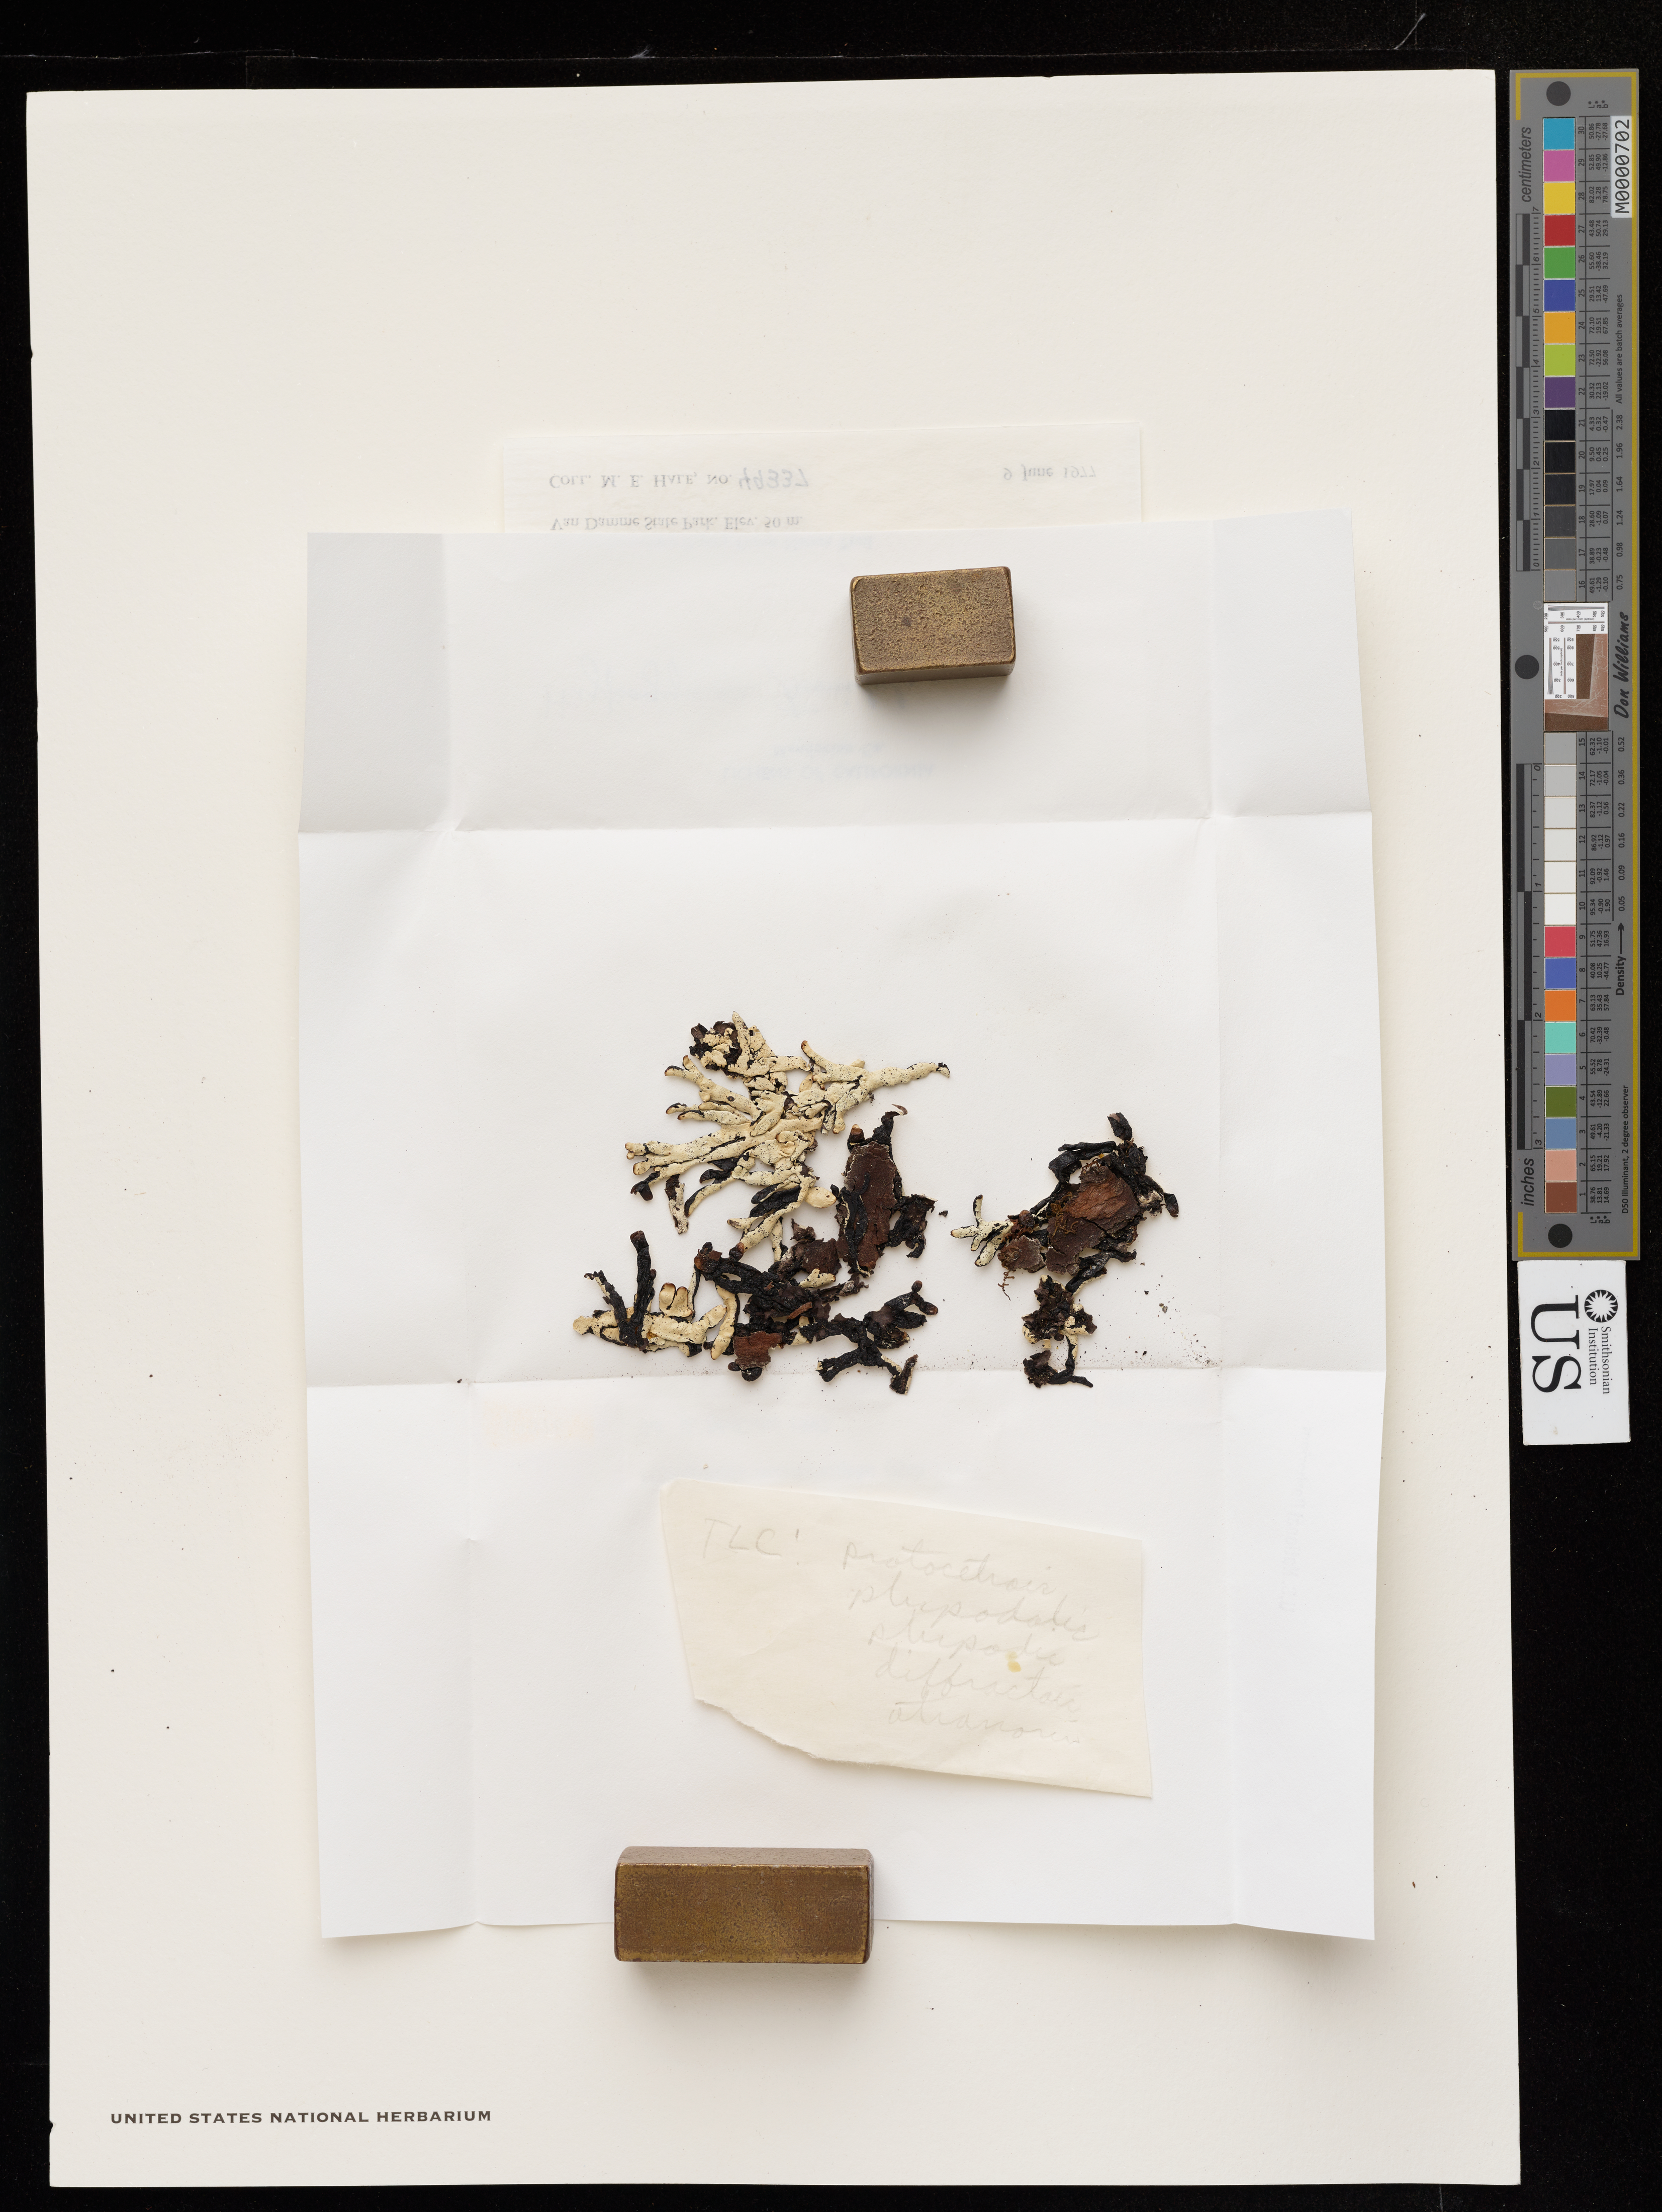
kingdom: Fungi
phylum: Ascomycota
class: Lecanoromycetes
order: Lecanorales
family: Parmeliaceae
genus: Hypogymnia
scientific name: Hypogymnia enteromorpha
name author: (Ach.) Nyl.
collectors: M. Hale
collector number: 49337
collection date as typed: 08 Jun 1977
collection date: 1977-06-08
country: United States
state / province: California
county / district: Mendocino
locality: Van damme st. park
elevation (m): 0